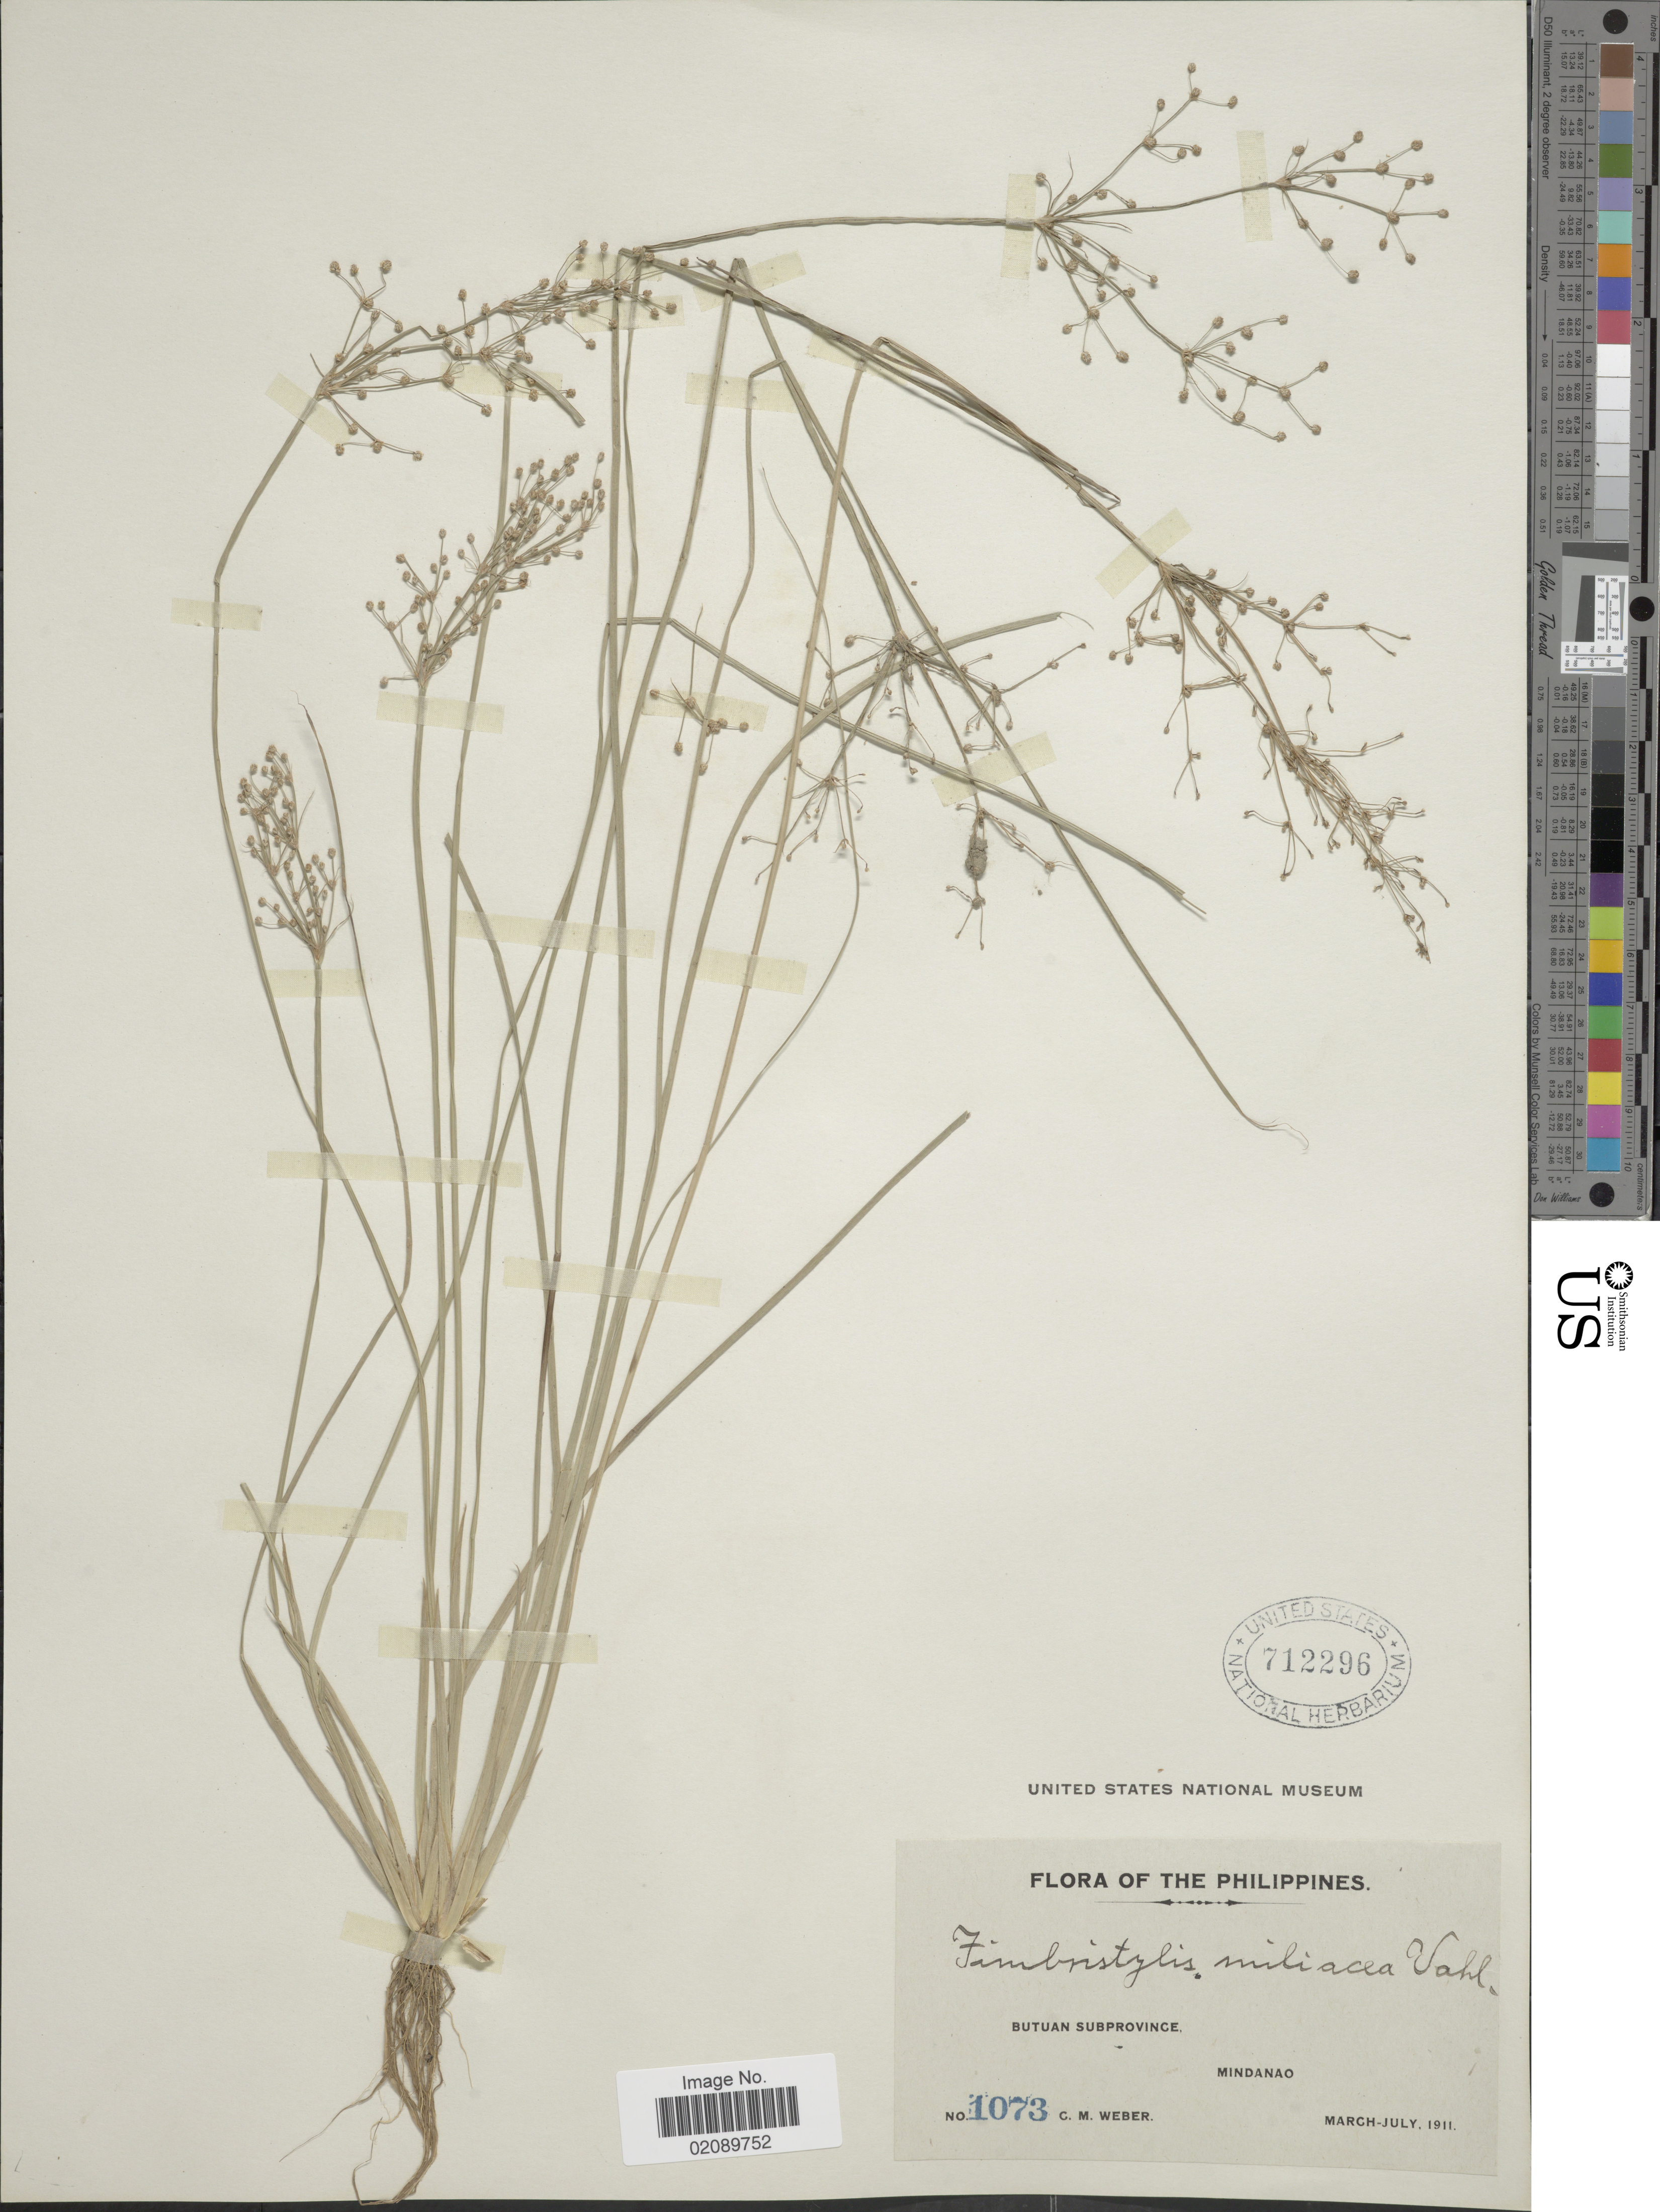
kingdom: Plantae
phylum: Tracheophyta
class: Liliopsida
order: Poales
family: Cyperaceae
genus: Fimbristylis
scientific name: Fimbristylis littoralis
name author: Gaudich.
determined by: Strong, M. T., (US), Smithsonian Institution - National Museum of Natural History (UNITED STATES)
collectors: C. M. Weber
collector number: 1073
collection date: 1911-03/1911-07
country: Philippines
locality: Butuan Subprovince, Mindanao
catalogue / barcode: US 712296